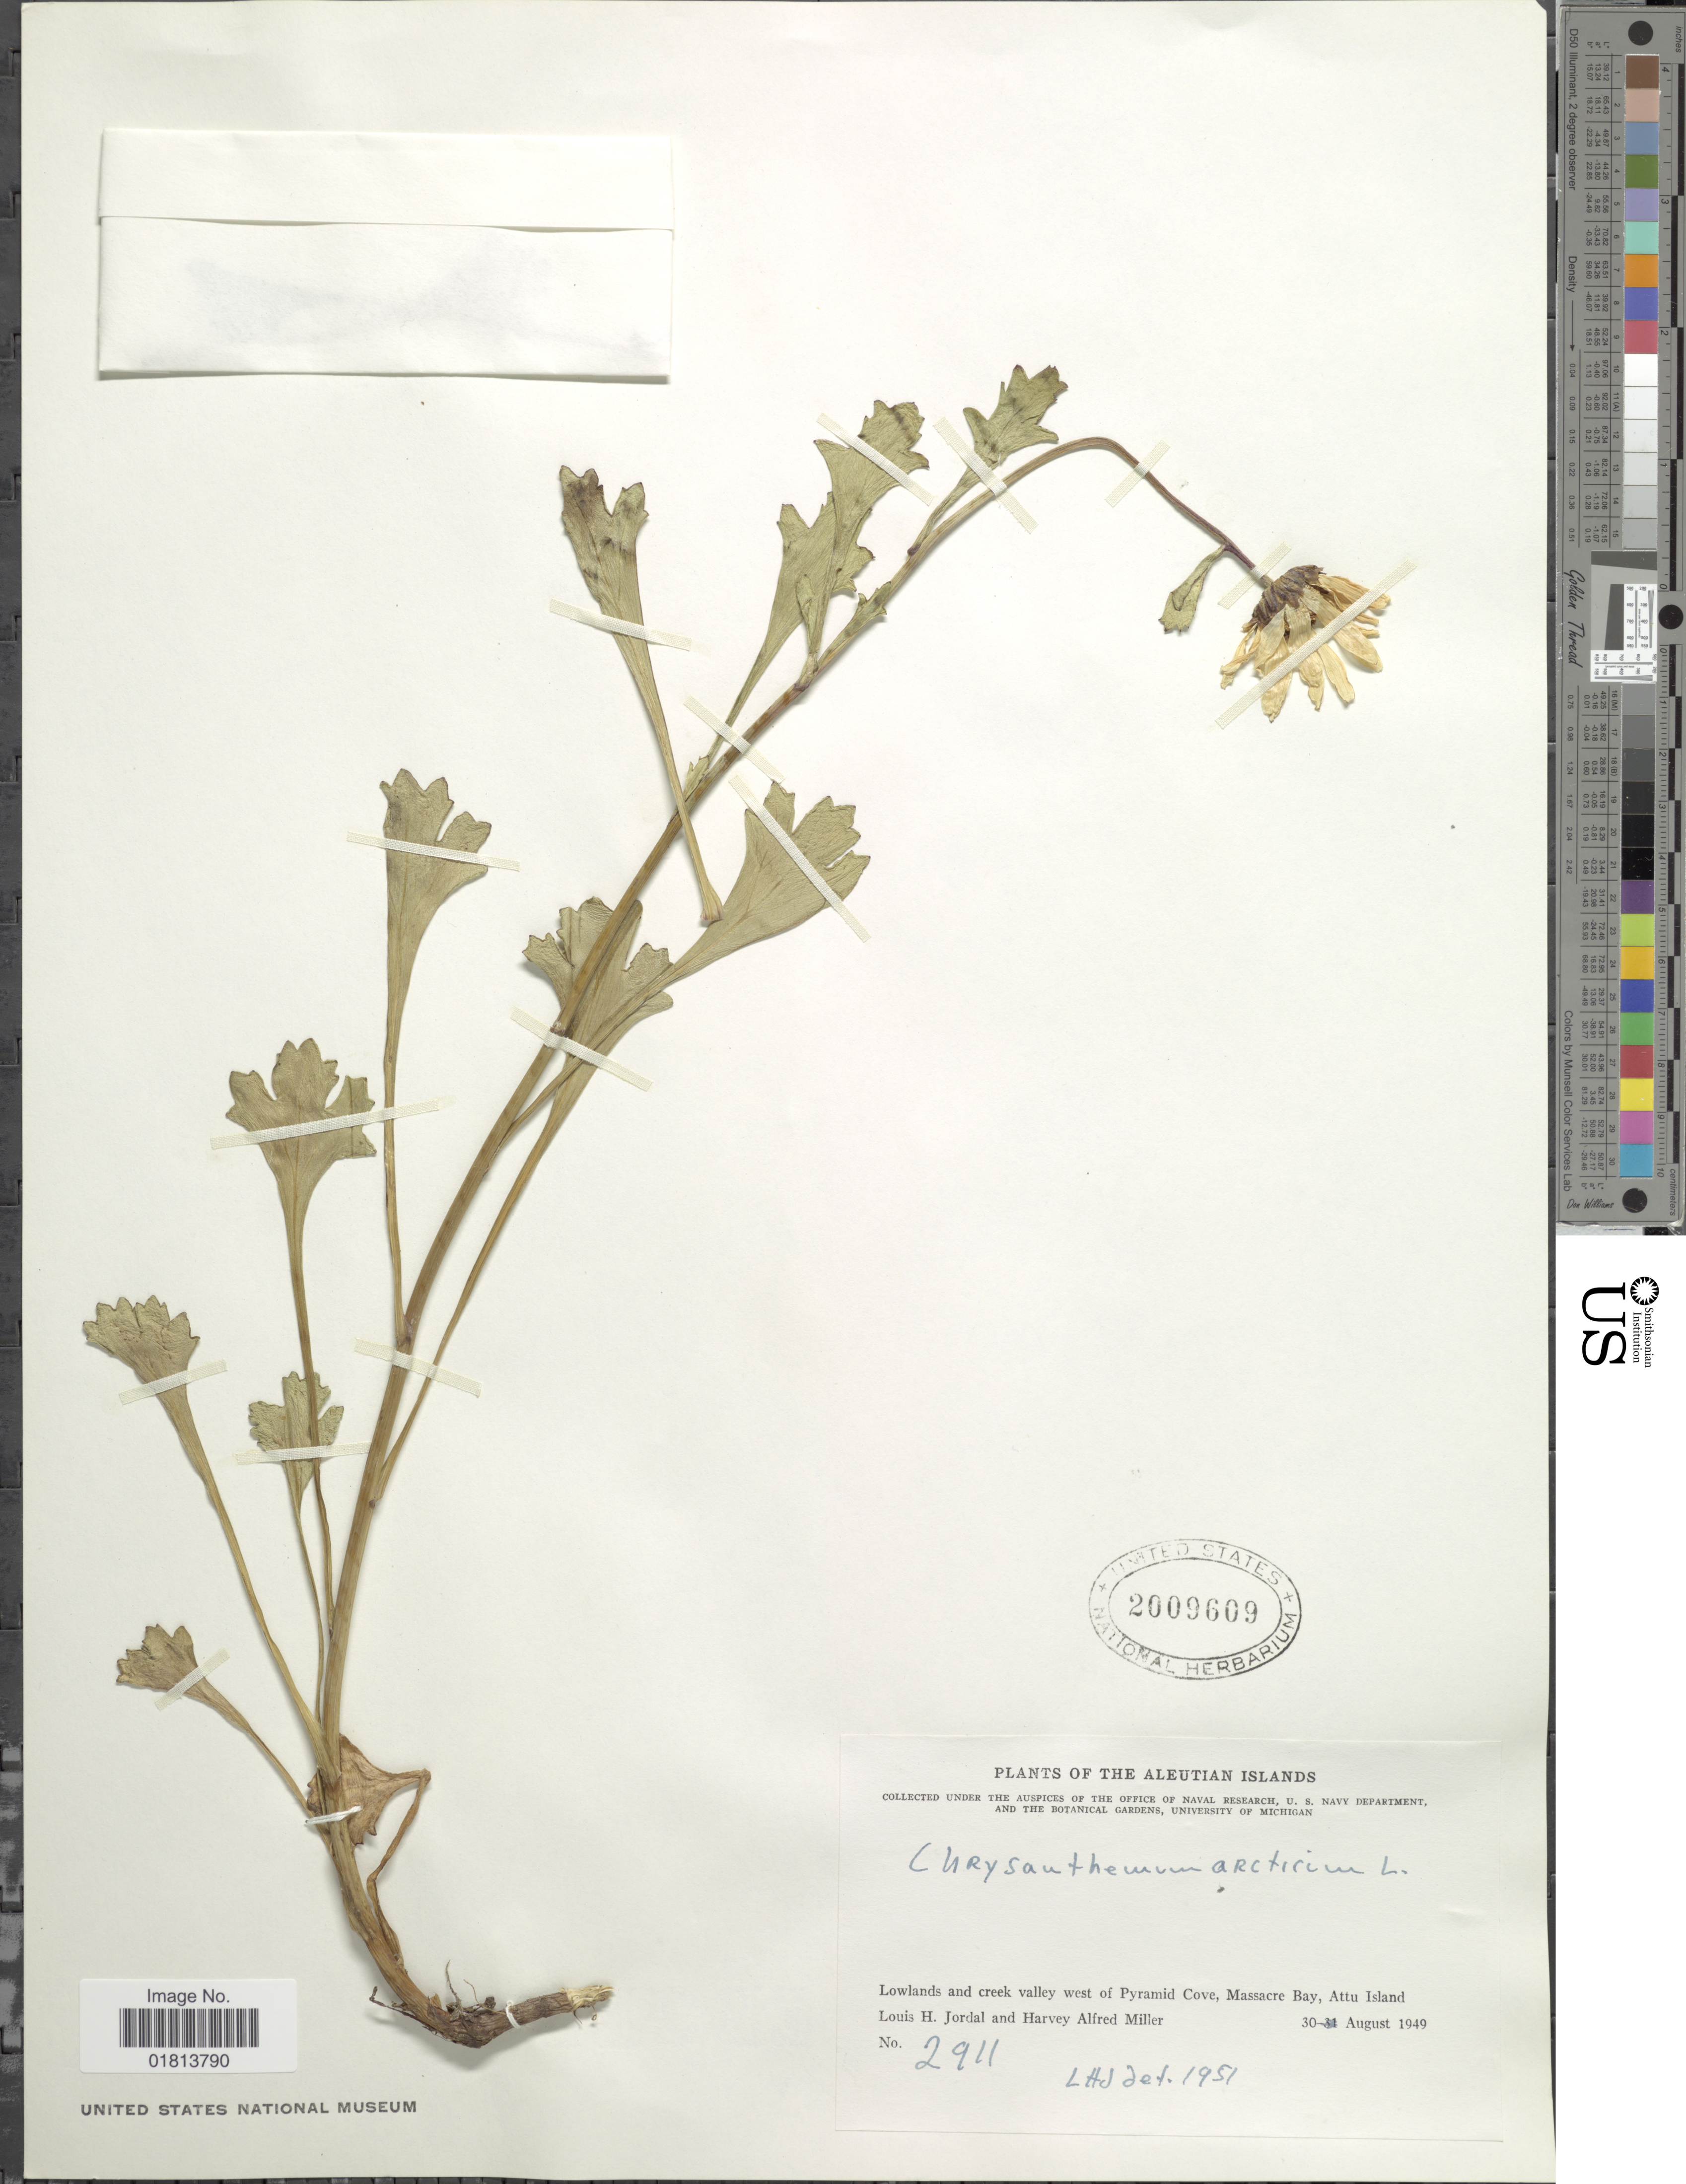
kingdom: Plantae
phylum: Tracheophyta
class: Magnoliopsida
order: Asterales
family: Asteraceae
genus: Arctanthemum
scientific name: Arctanthemum arcticum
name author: (L.) Tzvelev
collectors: L. Jordal & H. A. Miller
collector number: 2911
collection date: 1949-08-30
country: United States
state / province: Alaska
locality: The Aleutian Islands, Lowlands and creek west of Pyramid Cove, Massacre Bay, Attu Island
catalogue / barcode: US 2009609